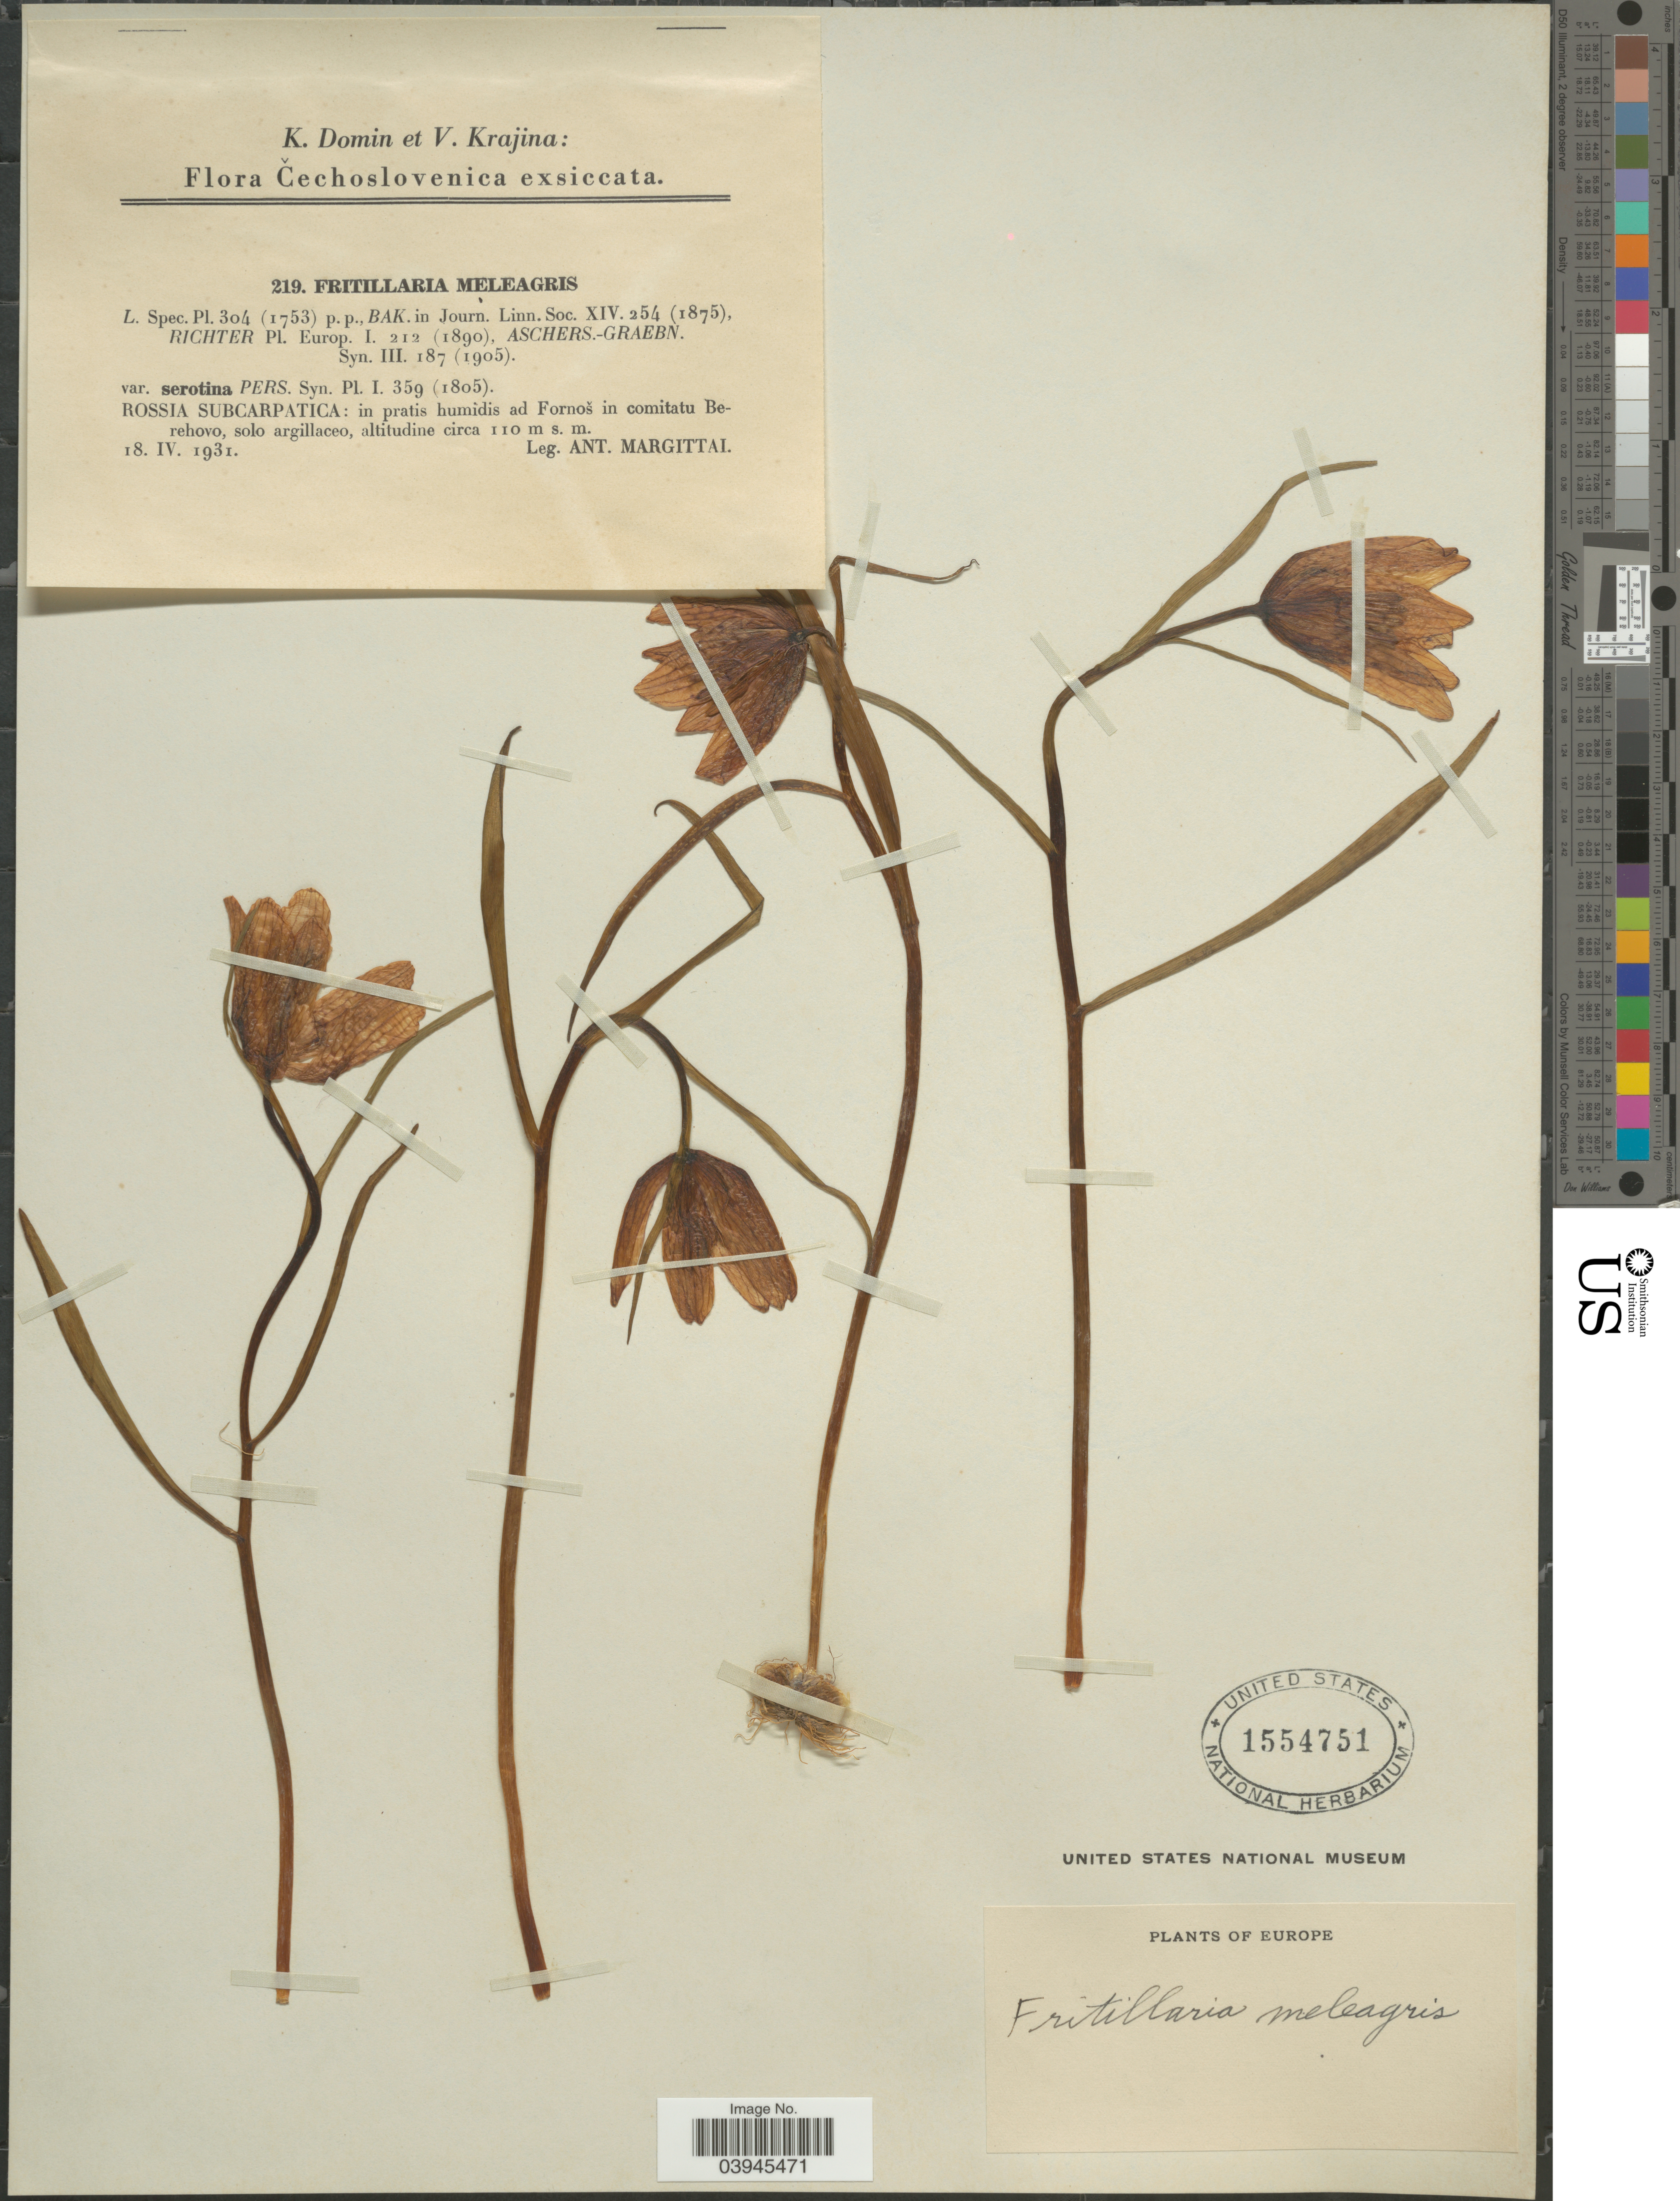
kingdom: Plantae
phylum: Tracheophyta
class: Liliopsida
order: Liliales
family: Liliaceae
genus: Fritillaria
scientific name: Fritillaria meleagris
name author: Lindl.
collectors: A. Margittai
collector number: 219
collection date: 1931-04-18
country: Ukraine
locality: Čechoslovenica. Rossia Subcarpatica: in pratis humidis ad Fornoš in comitatu Berehovo. Europe.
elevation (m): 110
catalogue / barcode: US 1554751